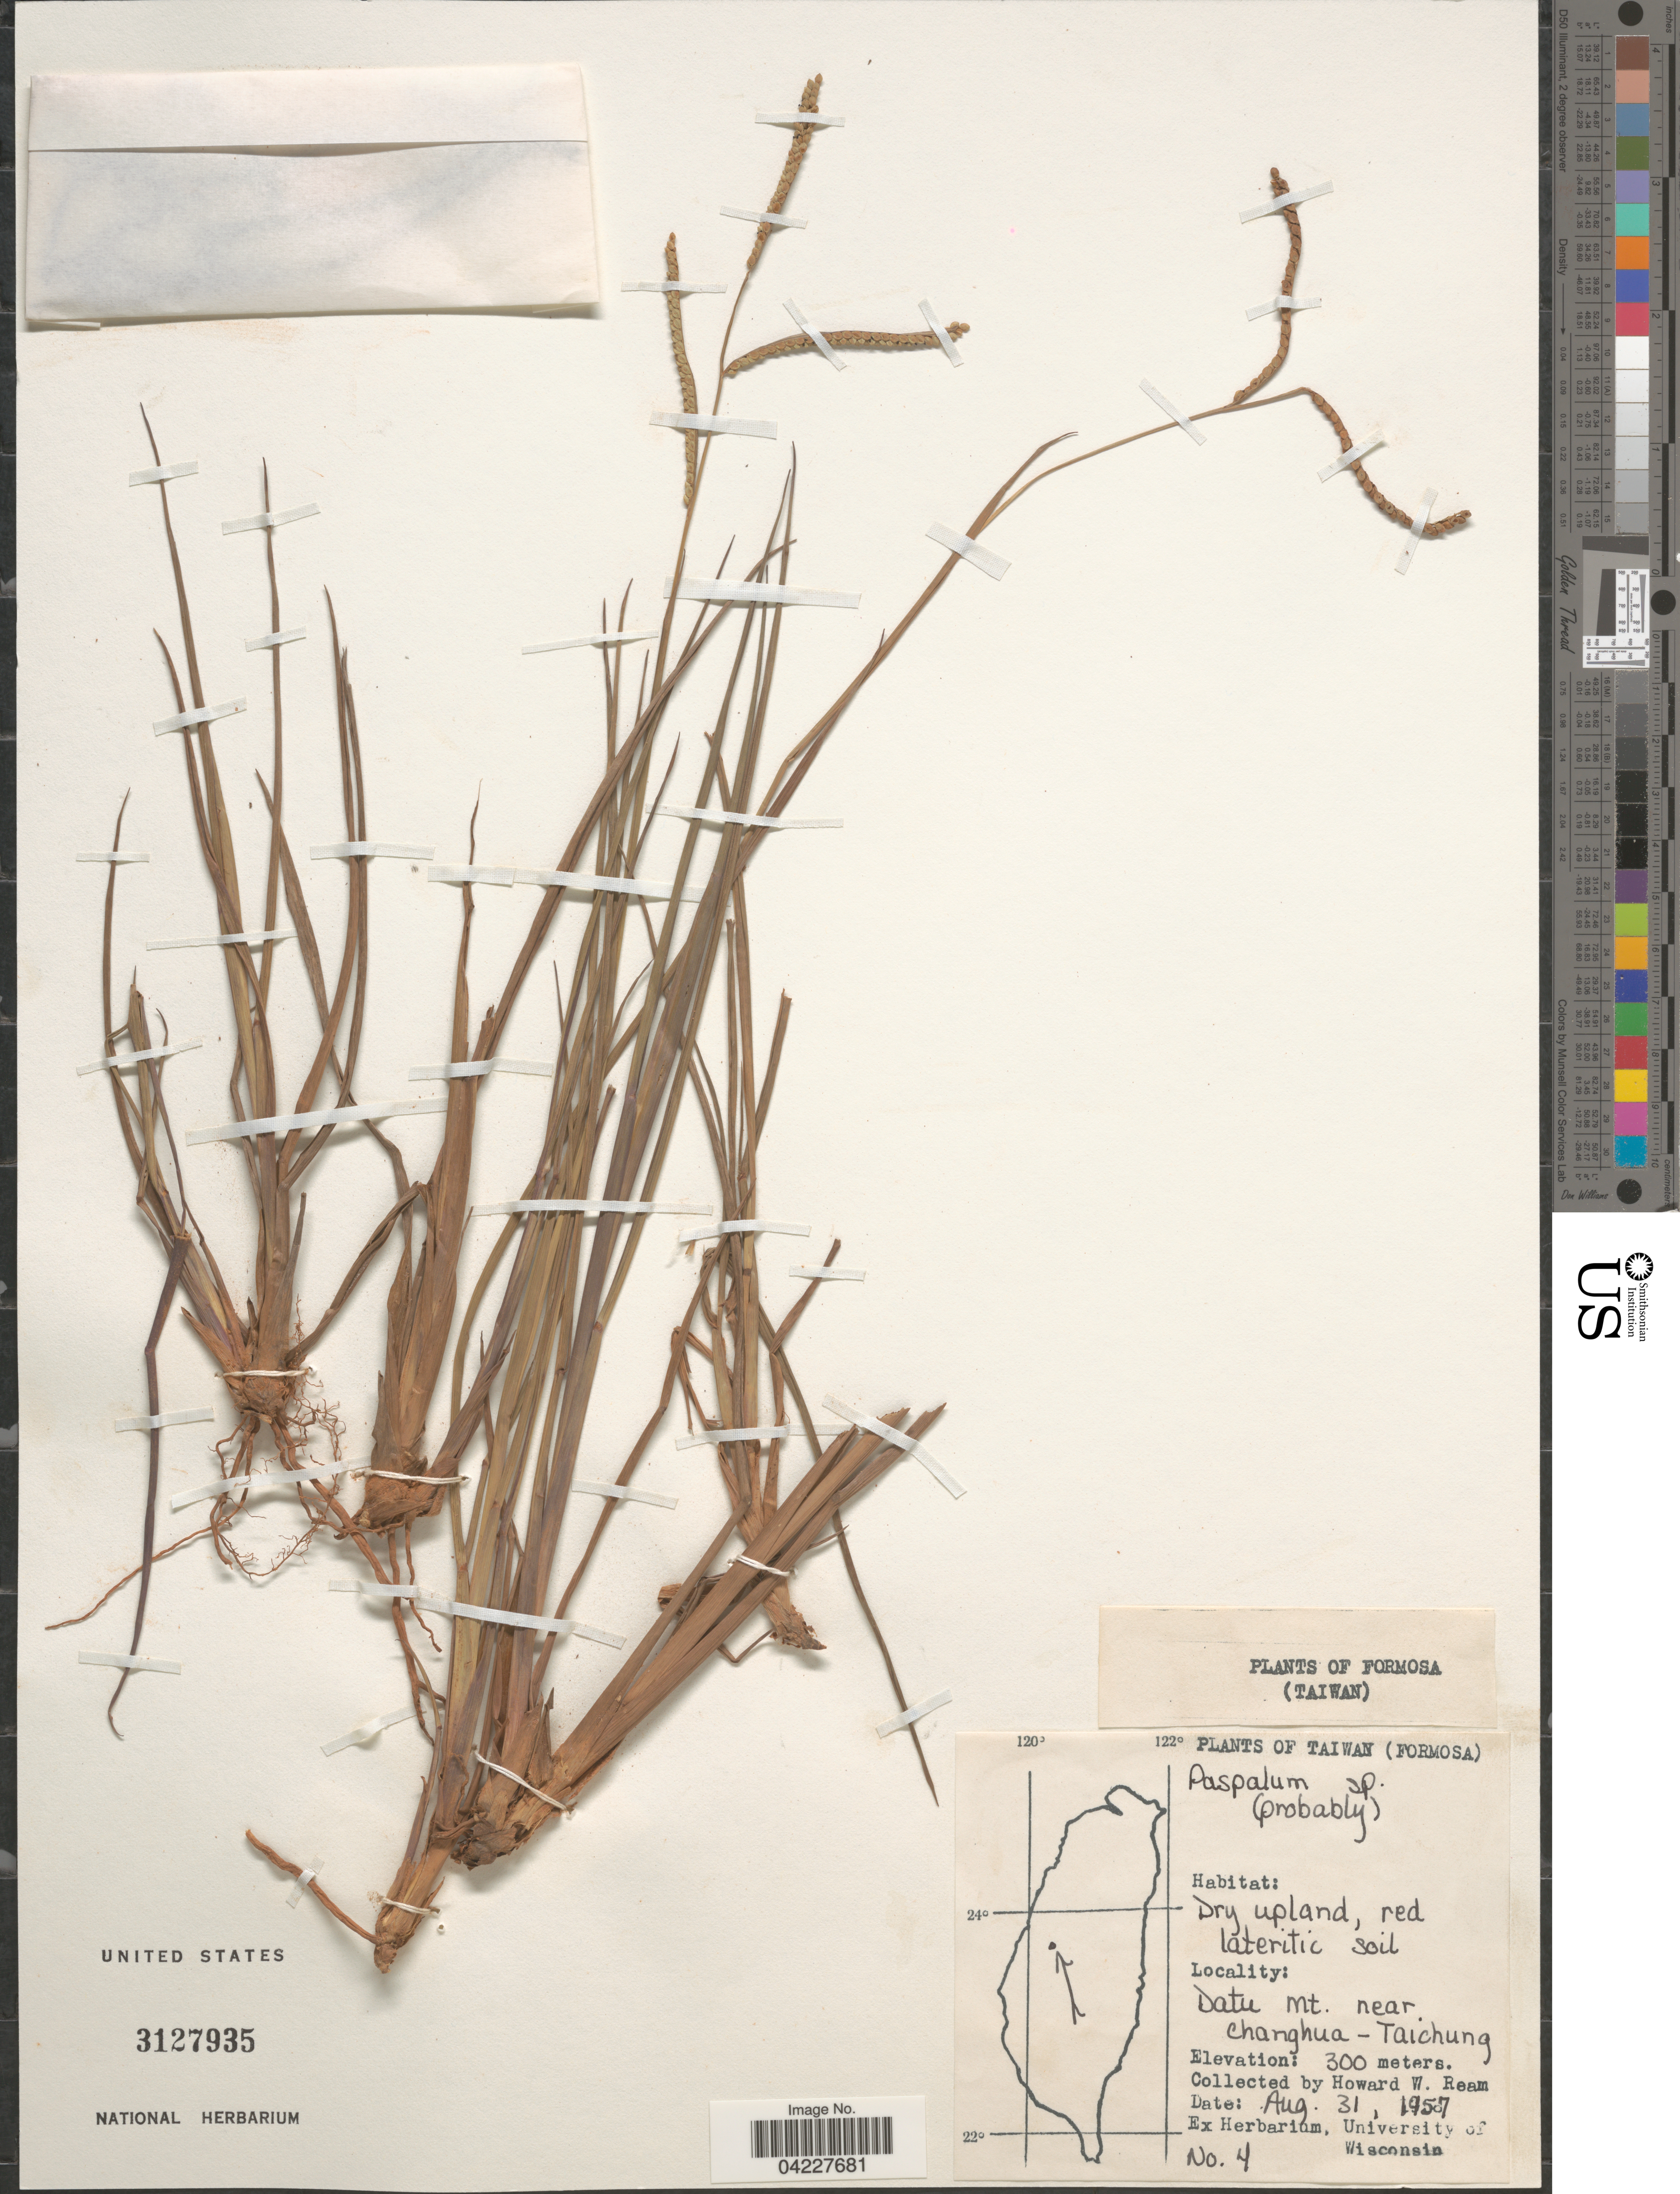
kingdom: Plantae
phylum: Tracheophyta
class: Liliopsida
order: Poales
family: Poaceae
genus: Paspalum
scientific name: Paspalum sp.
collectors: H. Ream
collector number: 4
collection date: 1957-08-31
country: Taiwan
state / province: Changhua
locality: (Formosa). Datu Mt. Near Changhua - Taichung.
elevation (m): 300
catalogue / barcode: US 3127935